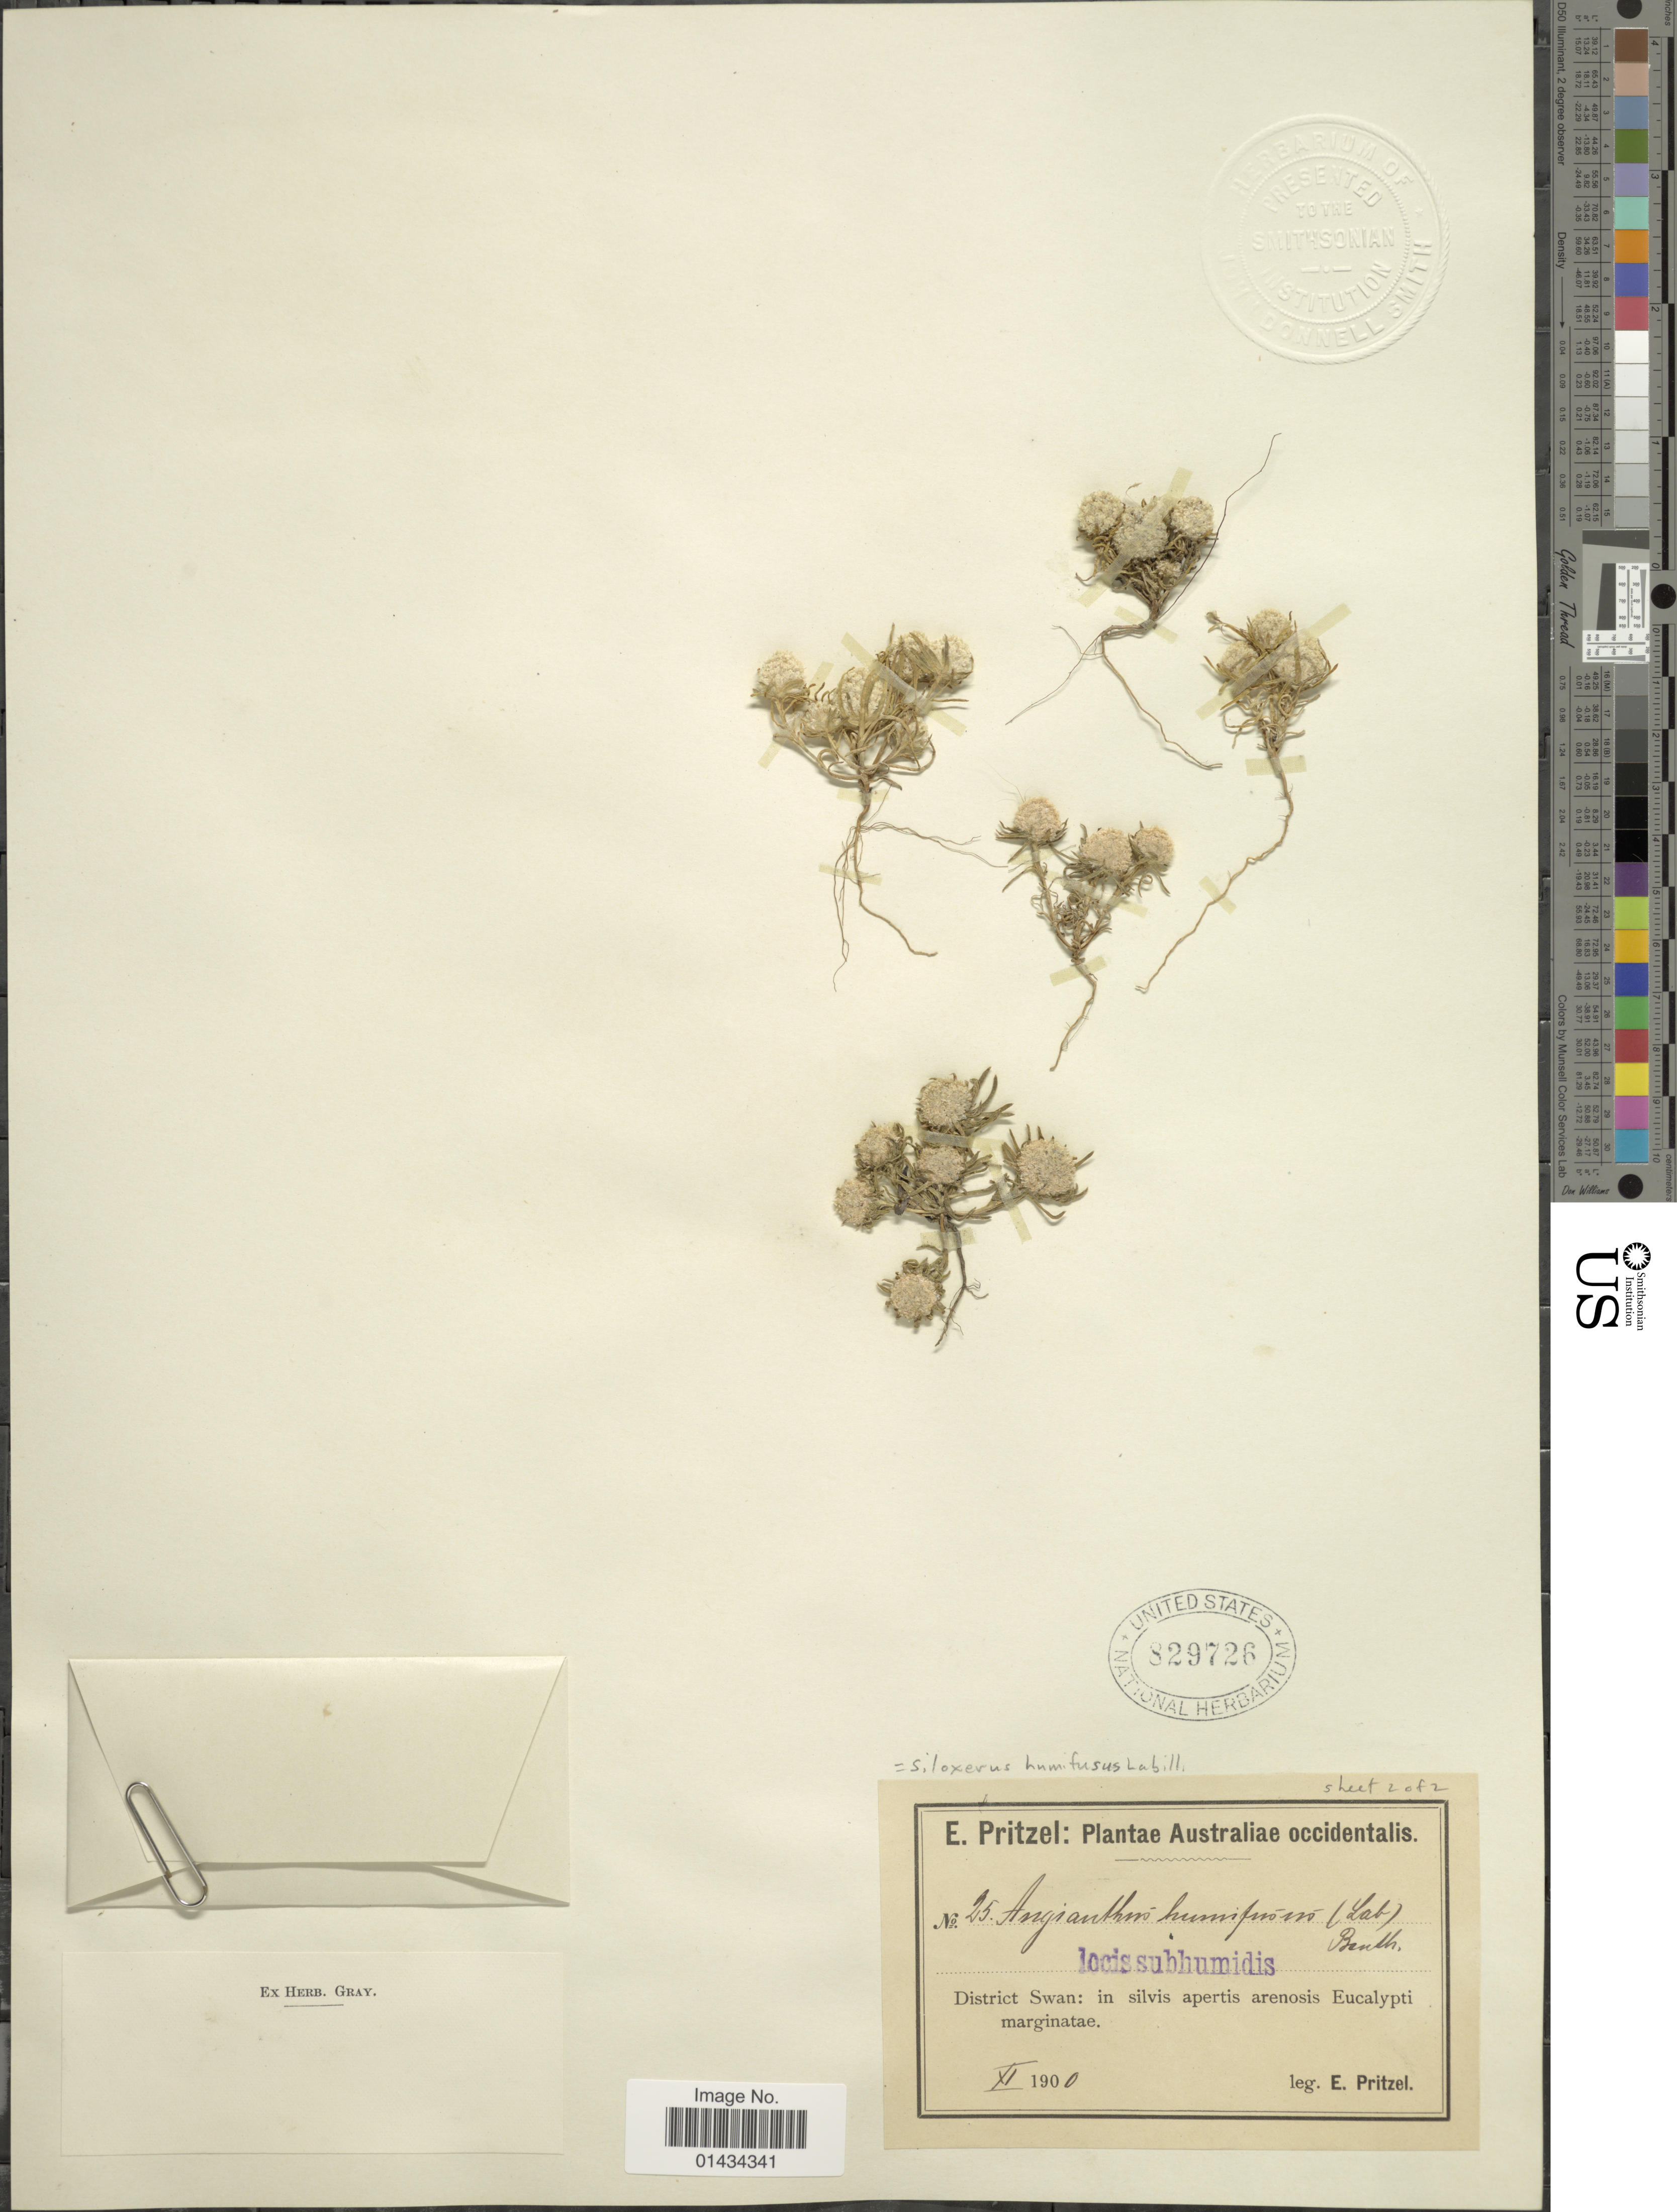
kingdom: Plantae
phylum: Tracheophyta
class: Magnoliopsida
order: Asterales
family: Asteraceae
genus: Angianthus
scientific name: Angianthus humifusus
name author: (Labill.) Benth.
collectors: E. G. Pritzel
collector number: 25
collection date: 1900-11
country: Australia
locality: District Swan: in silvis apertis arenosis Eucalypti marginatae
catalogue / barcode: US 829726